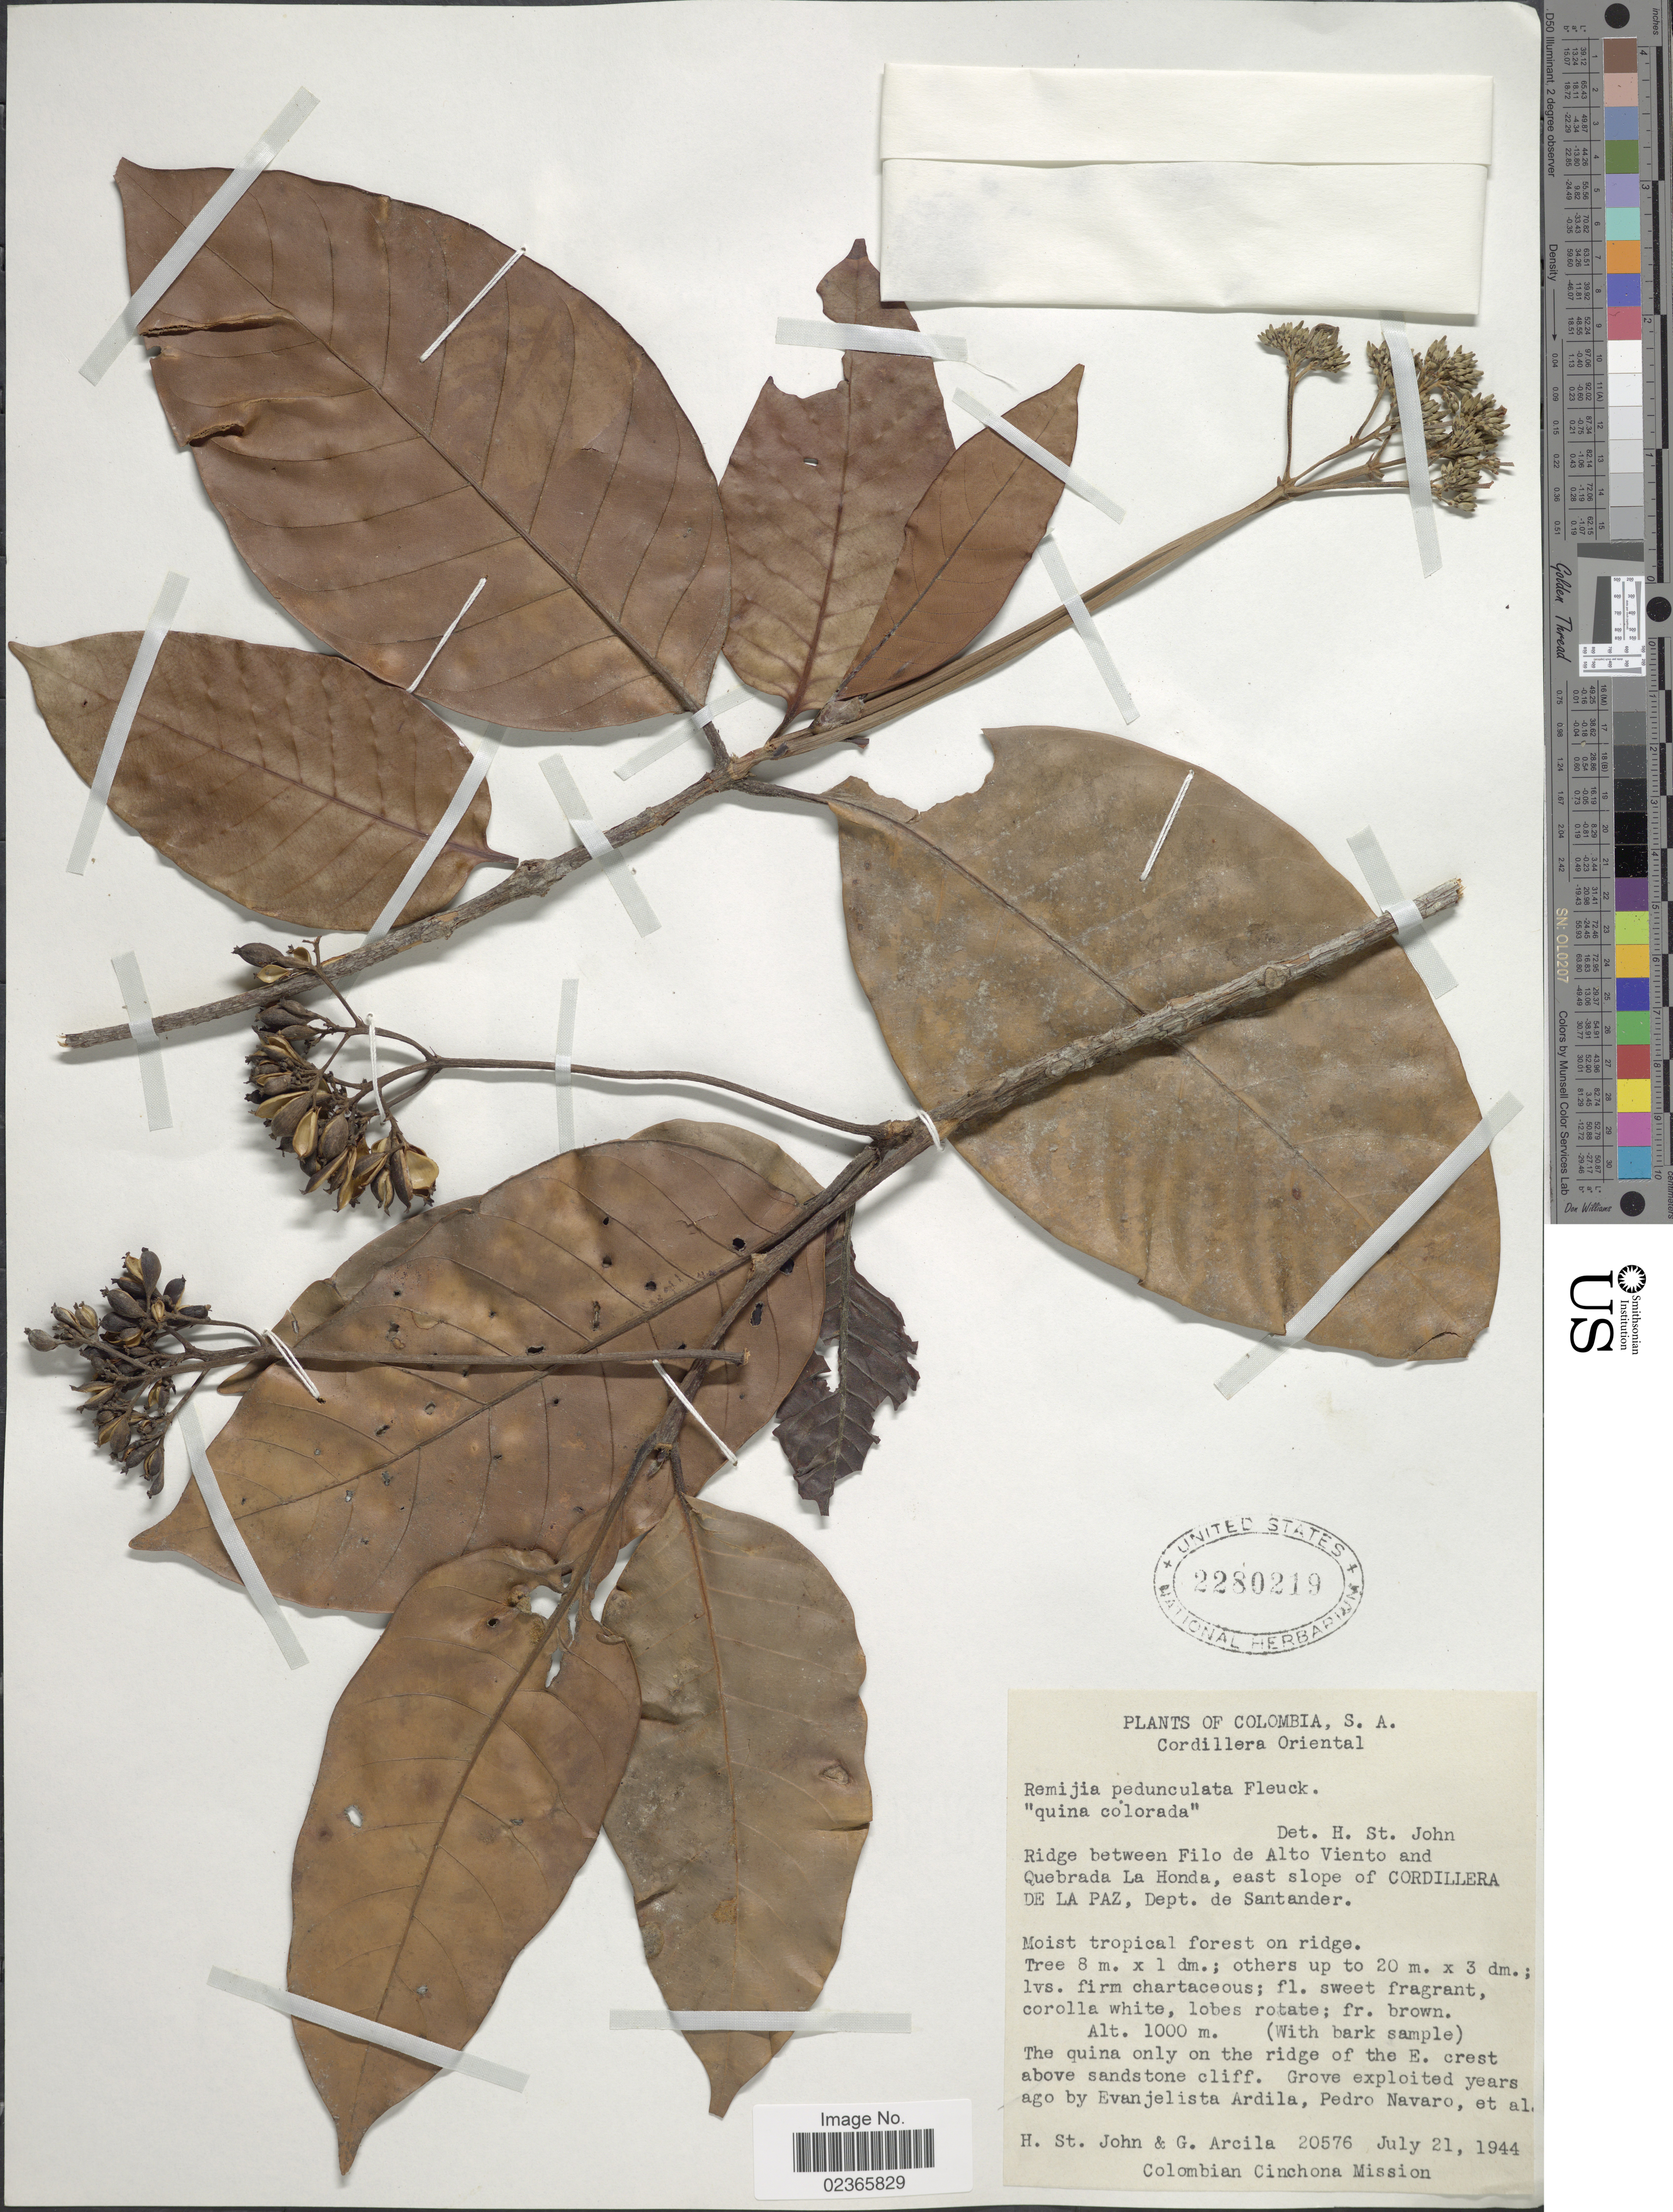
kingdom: Plantae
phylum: Tracheophyta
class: Magnoliopsida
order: Gentianales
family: Rubiaceae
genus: Remijia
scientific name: Remijia pedunculata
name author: (H. Karst.) Fluck.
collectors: H. St. John & G. Arcila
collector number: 20576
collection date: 1944-07-21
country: Colombia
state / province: Santander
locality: Cordillera Oriental, Ridge between Filo de Alto Vientao and Quebrada La Honda, east slope of Cordillera de La Paz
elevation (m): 1000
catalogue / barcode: US 2280219